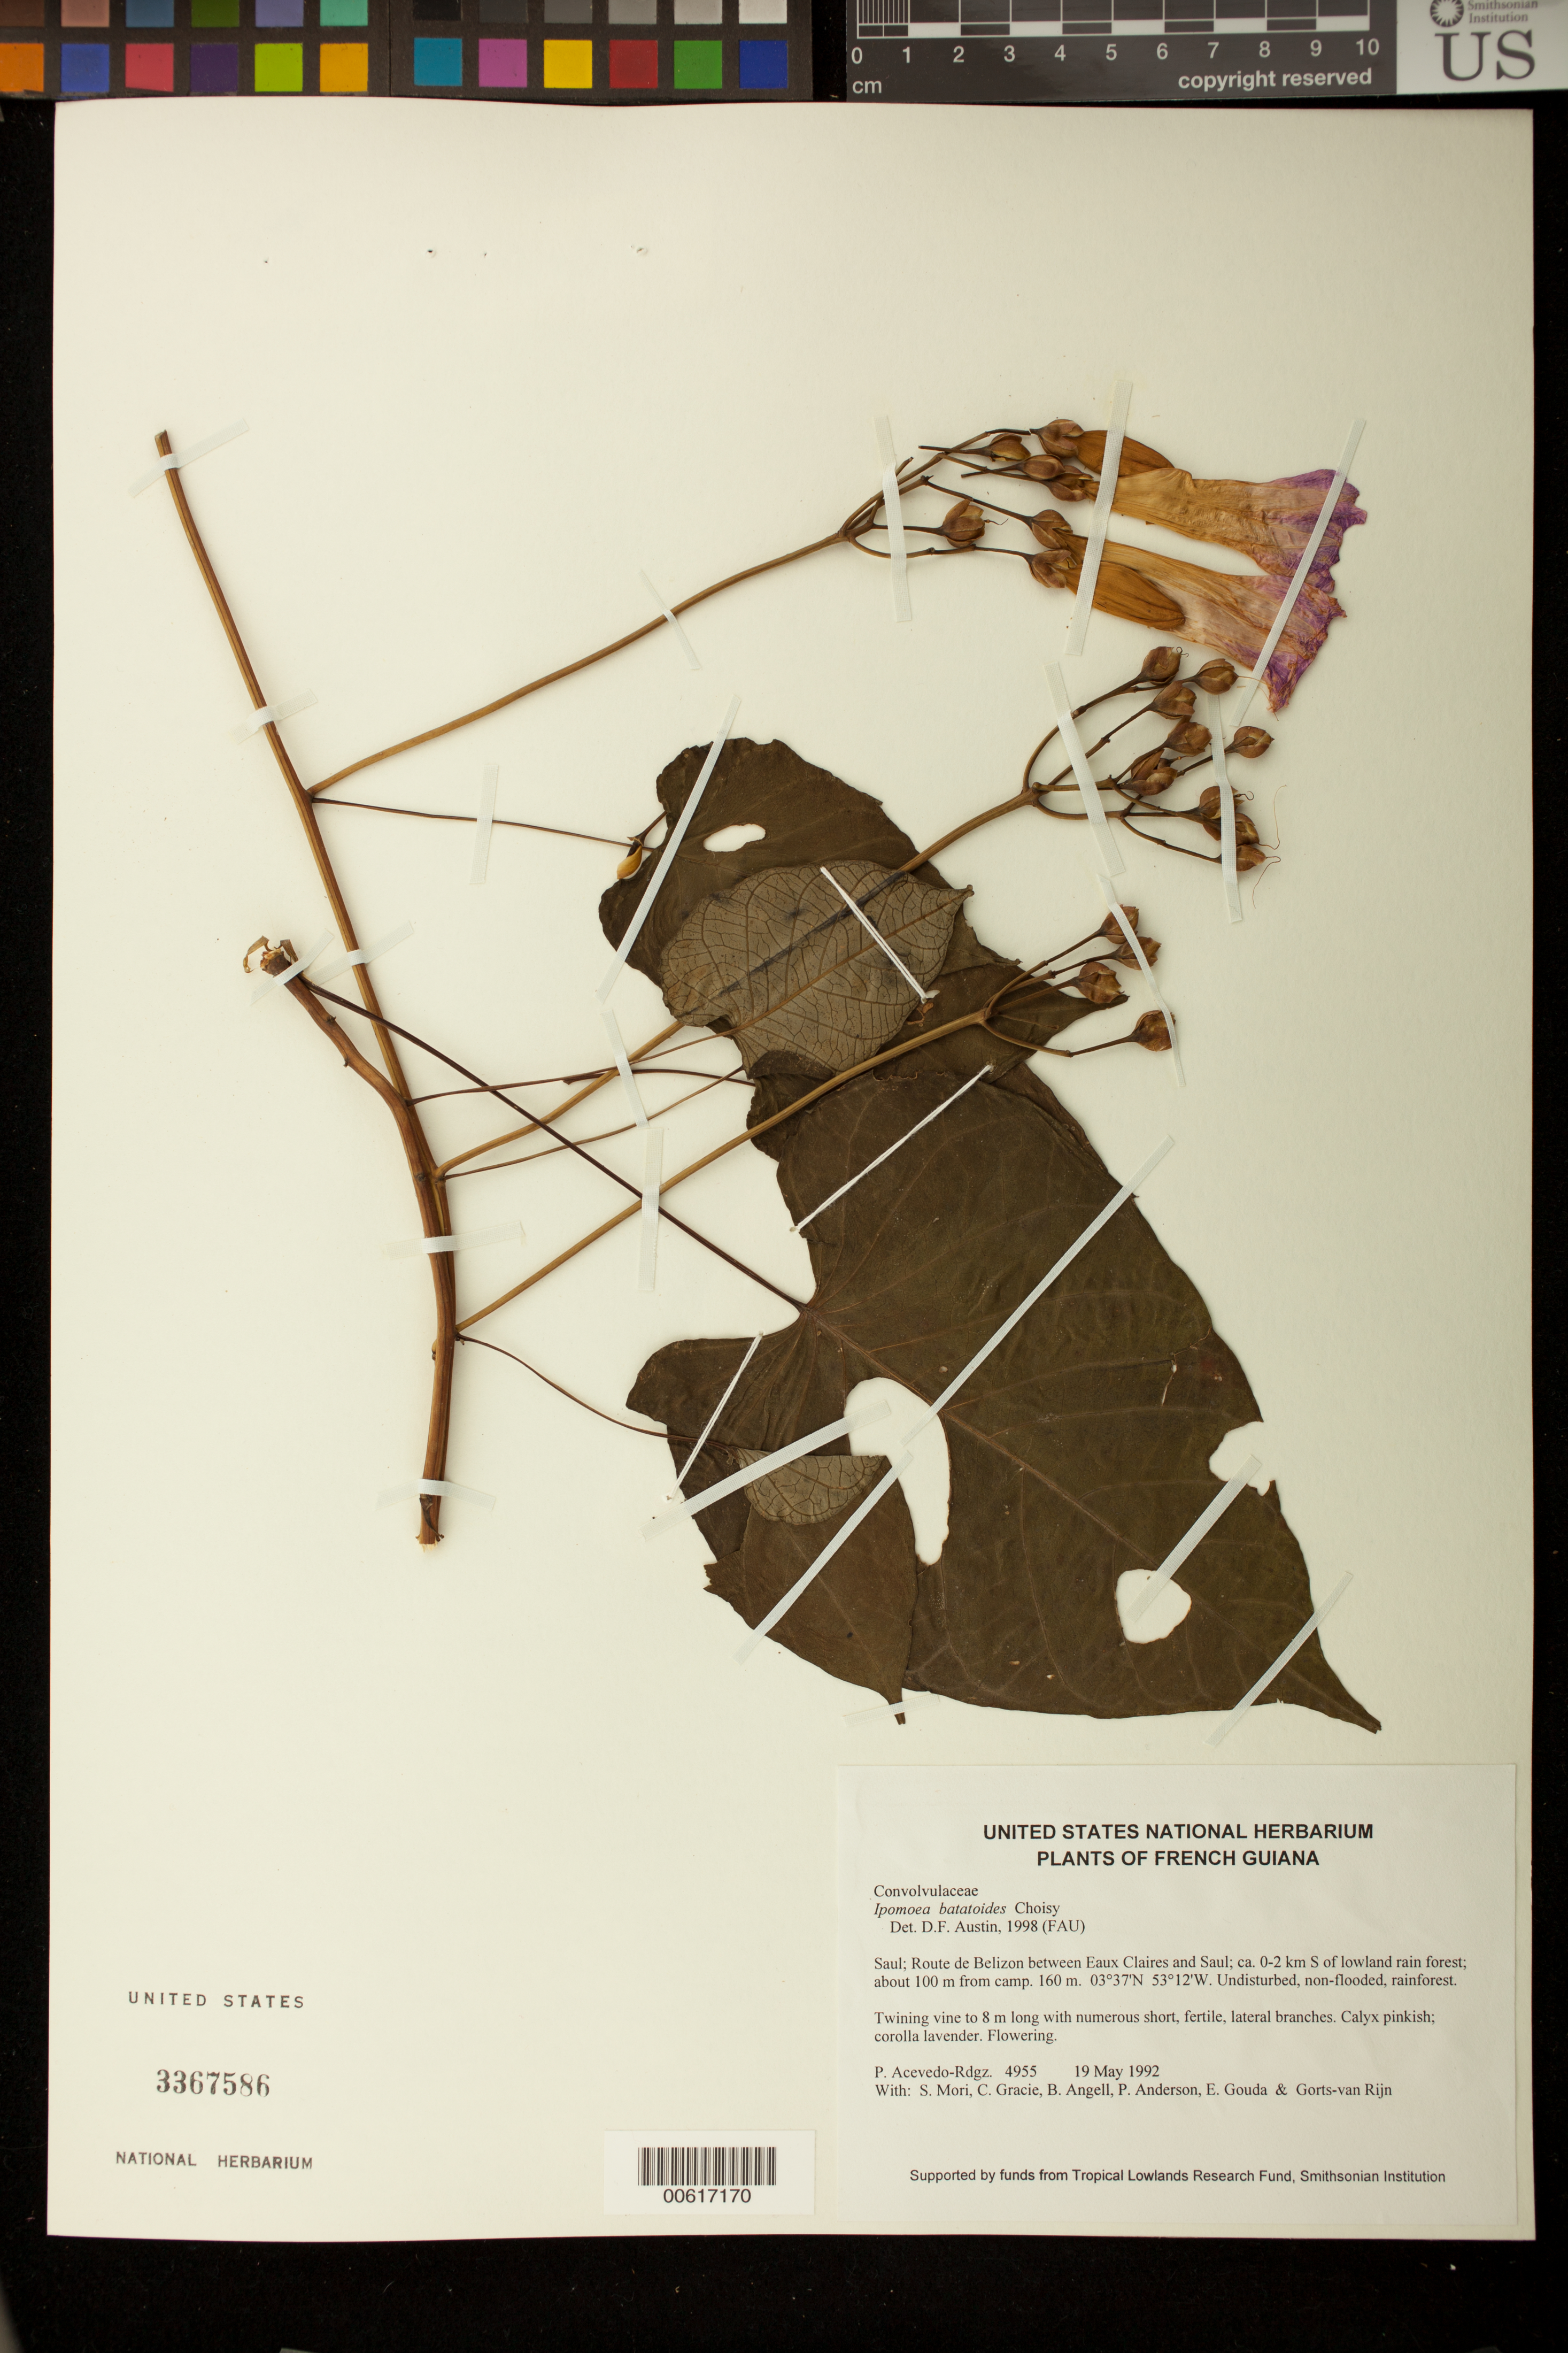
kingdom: Plantae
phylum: Tracheophyta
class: Magnoliopsida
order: Solanales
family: Convolvulaceae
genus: Ipomoea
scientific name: Ipomoea batatoides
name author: Choisy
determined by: Austin, D. F.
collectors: P. Acevedo-Rodr., S. Mori, C. A. Gracie, Bobbi Angell, P. Anderson, E. J. Gouda & A. .R. A. Görts-van Rijn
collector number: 4955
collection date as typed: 19 May 1992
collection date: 1992-05-19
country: French Guiana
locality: Saul; Route de Belizon between Eaux Claires and Saul; ca. 0-2 km S of lowland rain forest; about 100 m from camp.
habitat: Undisturbed, non-flooded, rainforest.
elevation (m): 160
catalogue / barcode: US 3367586